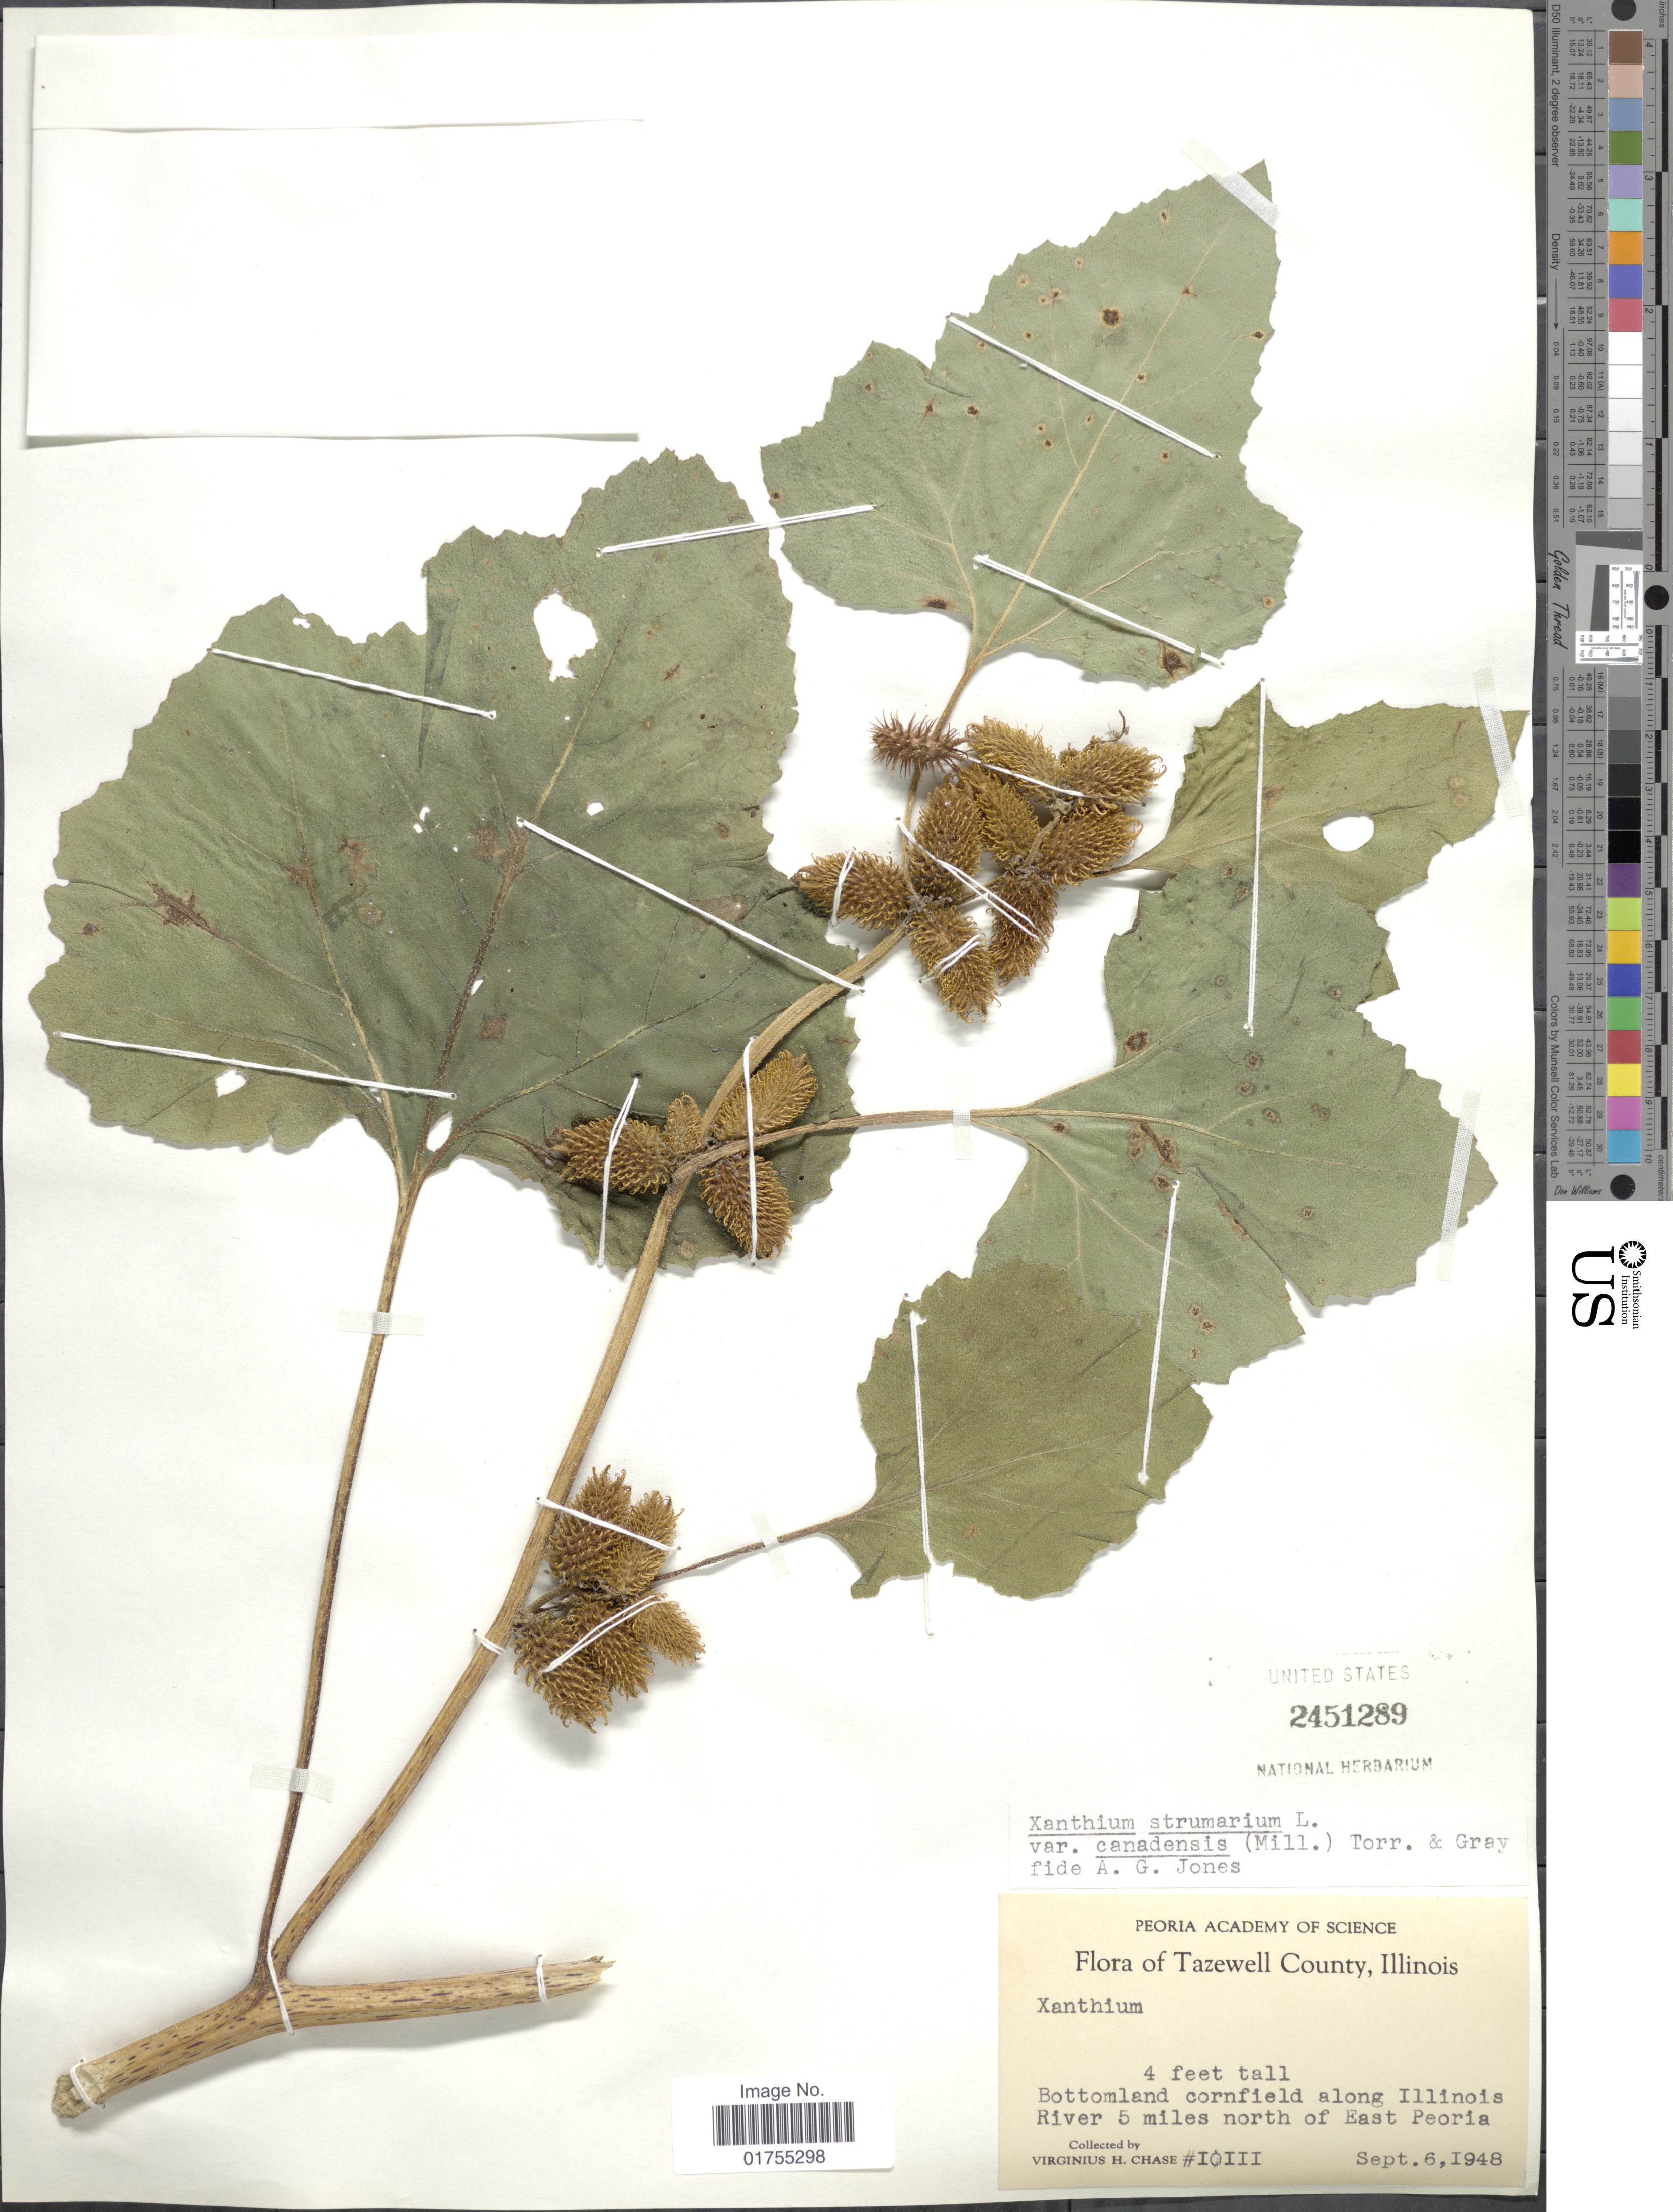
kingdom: Plantae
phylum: Tracheophyta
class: Magnoliopsida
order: Asterales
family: Asteraceae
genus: Xanthium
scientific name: Xanthium strumarium var. canadense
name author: (Mill.) Torr. & A. Gray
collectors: V. H. Chase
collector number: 10111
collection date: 1948-09-06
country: United States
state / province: Illinois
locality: Tazewell County, Bottomland cornfield along Illinois River 5 miles north of East Peoria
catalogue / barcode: US 2451289